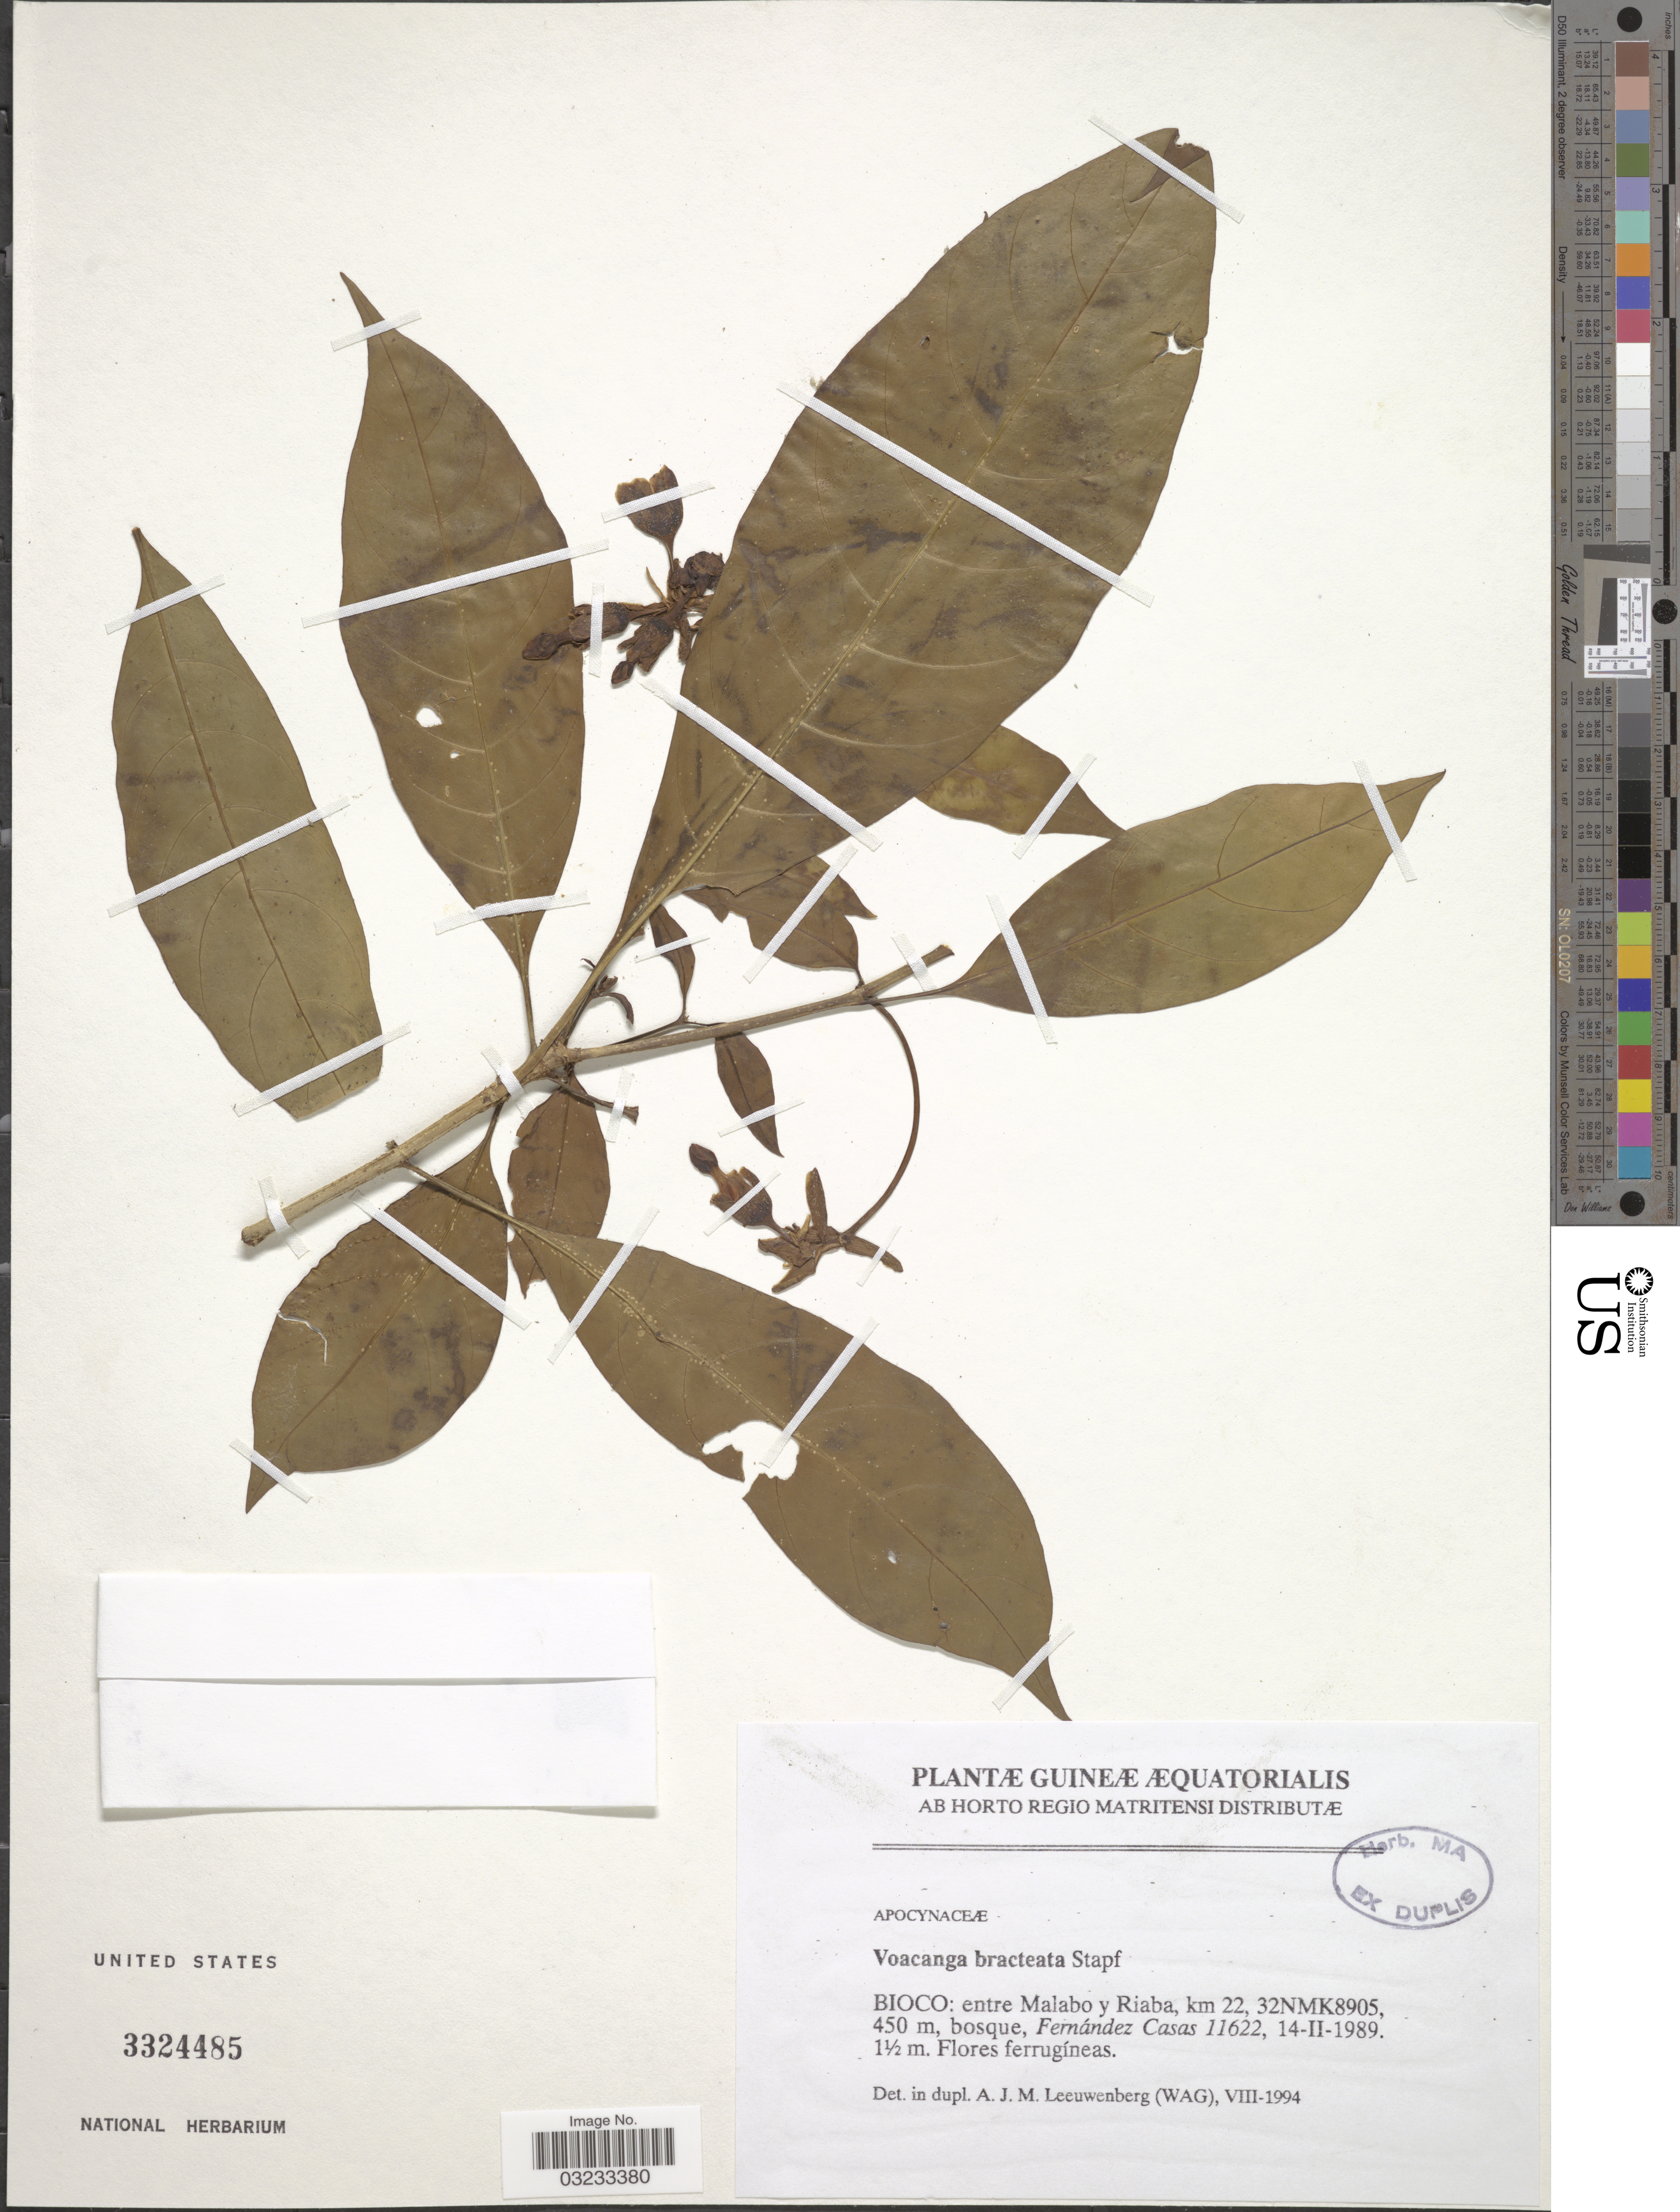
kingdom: Plantae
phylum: Tracheophyta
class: Magnoliopsida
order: Gentianales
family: Apocynaceae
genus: Voacanga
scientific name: Voacanga bracteata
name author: Stapf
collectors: F. Casas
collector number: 11622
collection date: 1989-02-14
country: Equatorial Guinea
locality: Guineæ Æquatorialis, Bioco: Malabo - Riaba, km 22, 32NMK8905.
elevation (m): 450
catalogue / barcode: US 3324485